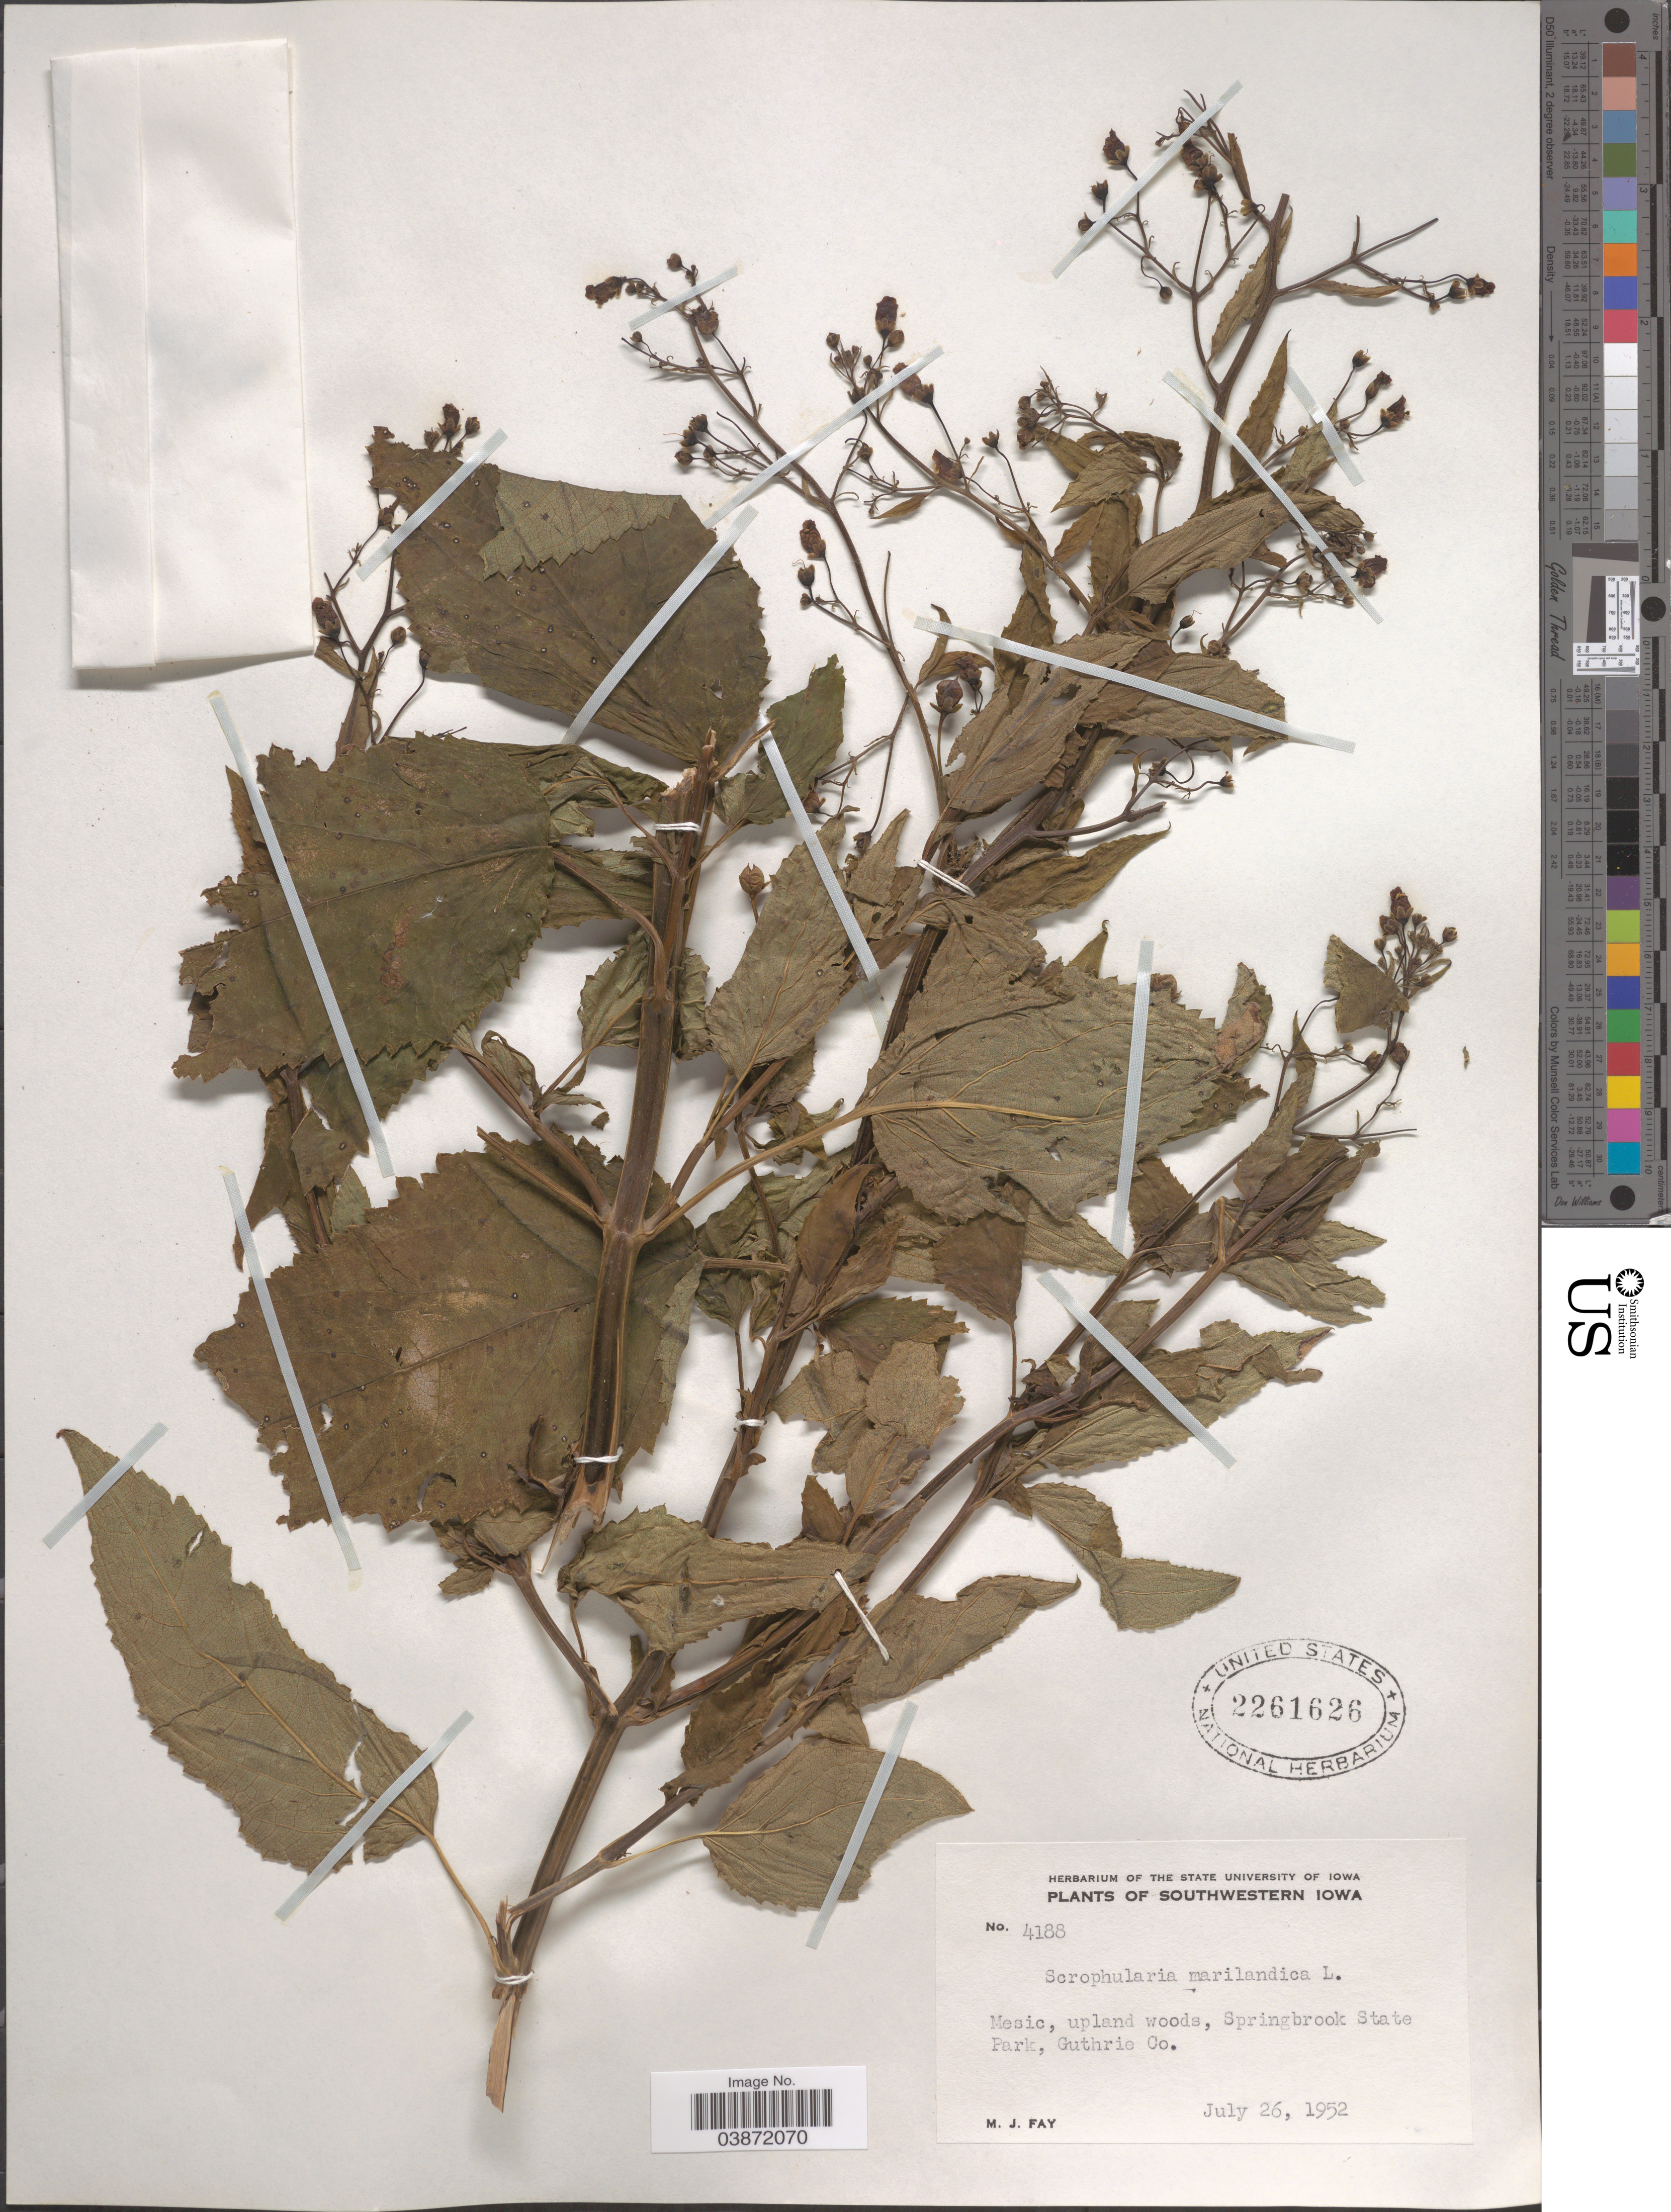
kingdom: Plantae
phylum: Tracheophyta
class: Magnoliopsida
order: Lamiales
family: Scrophulariaceae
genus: Scrophularia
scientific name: Scrophularia marilandica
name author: L.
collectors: M. Fay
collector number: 4188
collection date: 1952-07-26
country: United States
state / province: Iowa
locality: Southwestern Iowa. Mesic, upland woods, Springbrook State Park, Guthrie Co.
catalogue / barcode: US 2261626